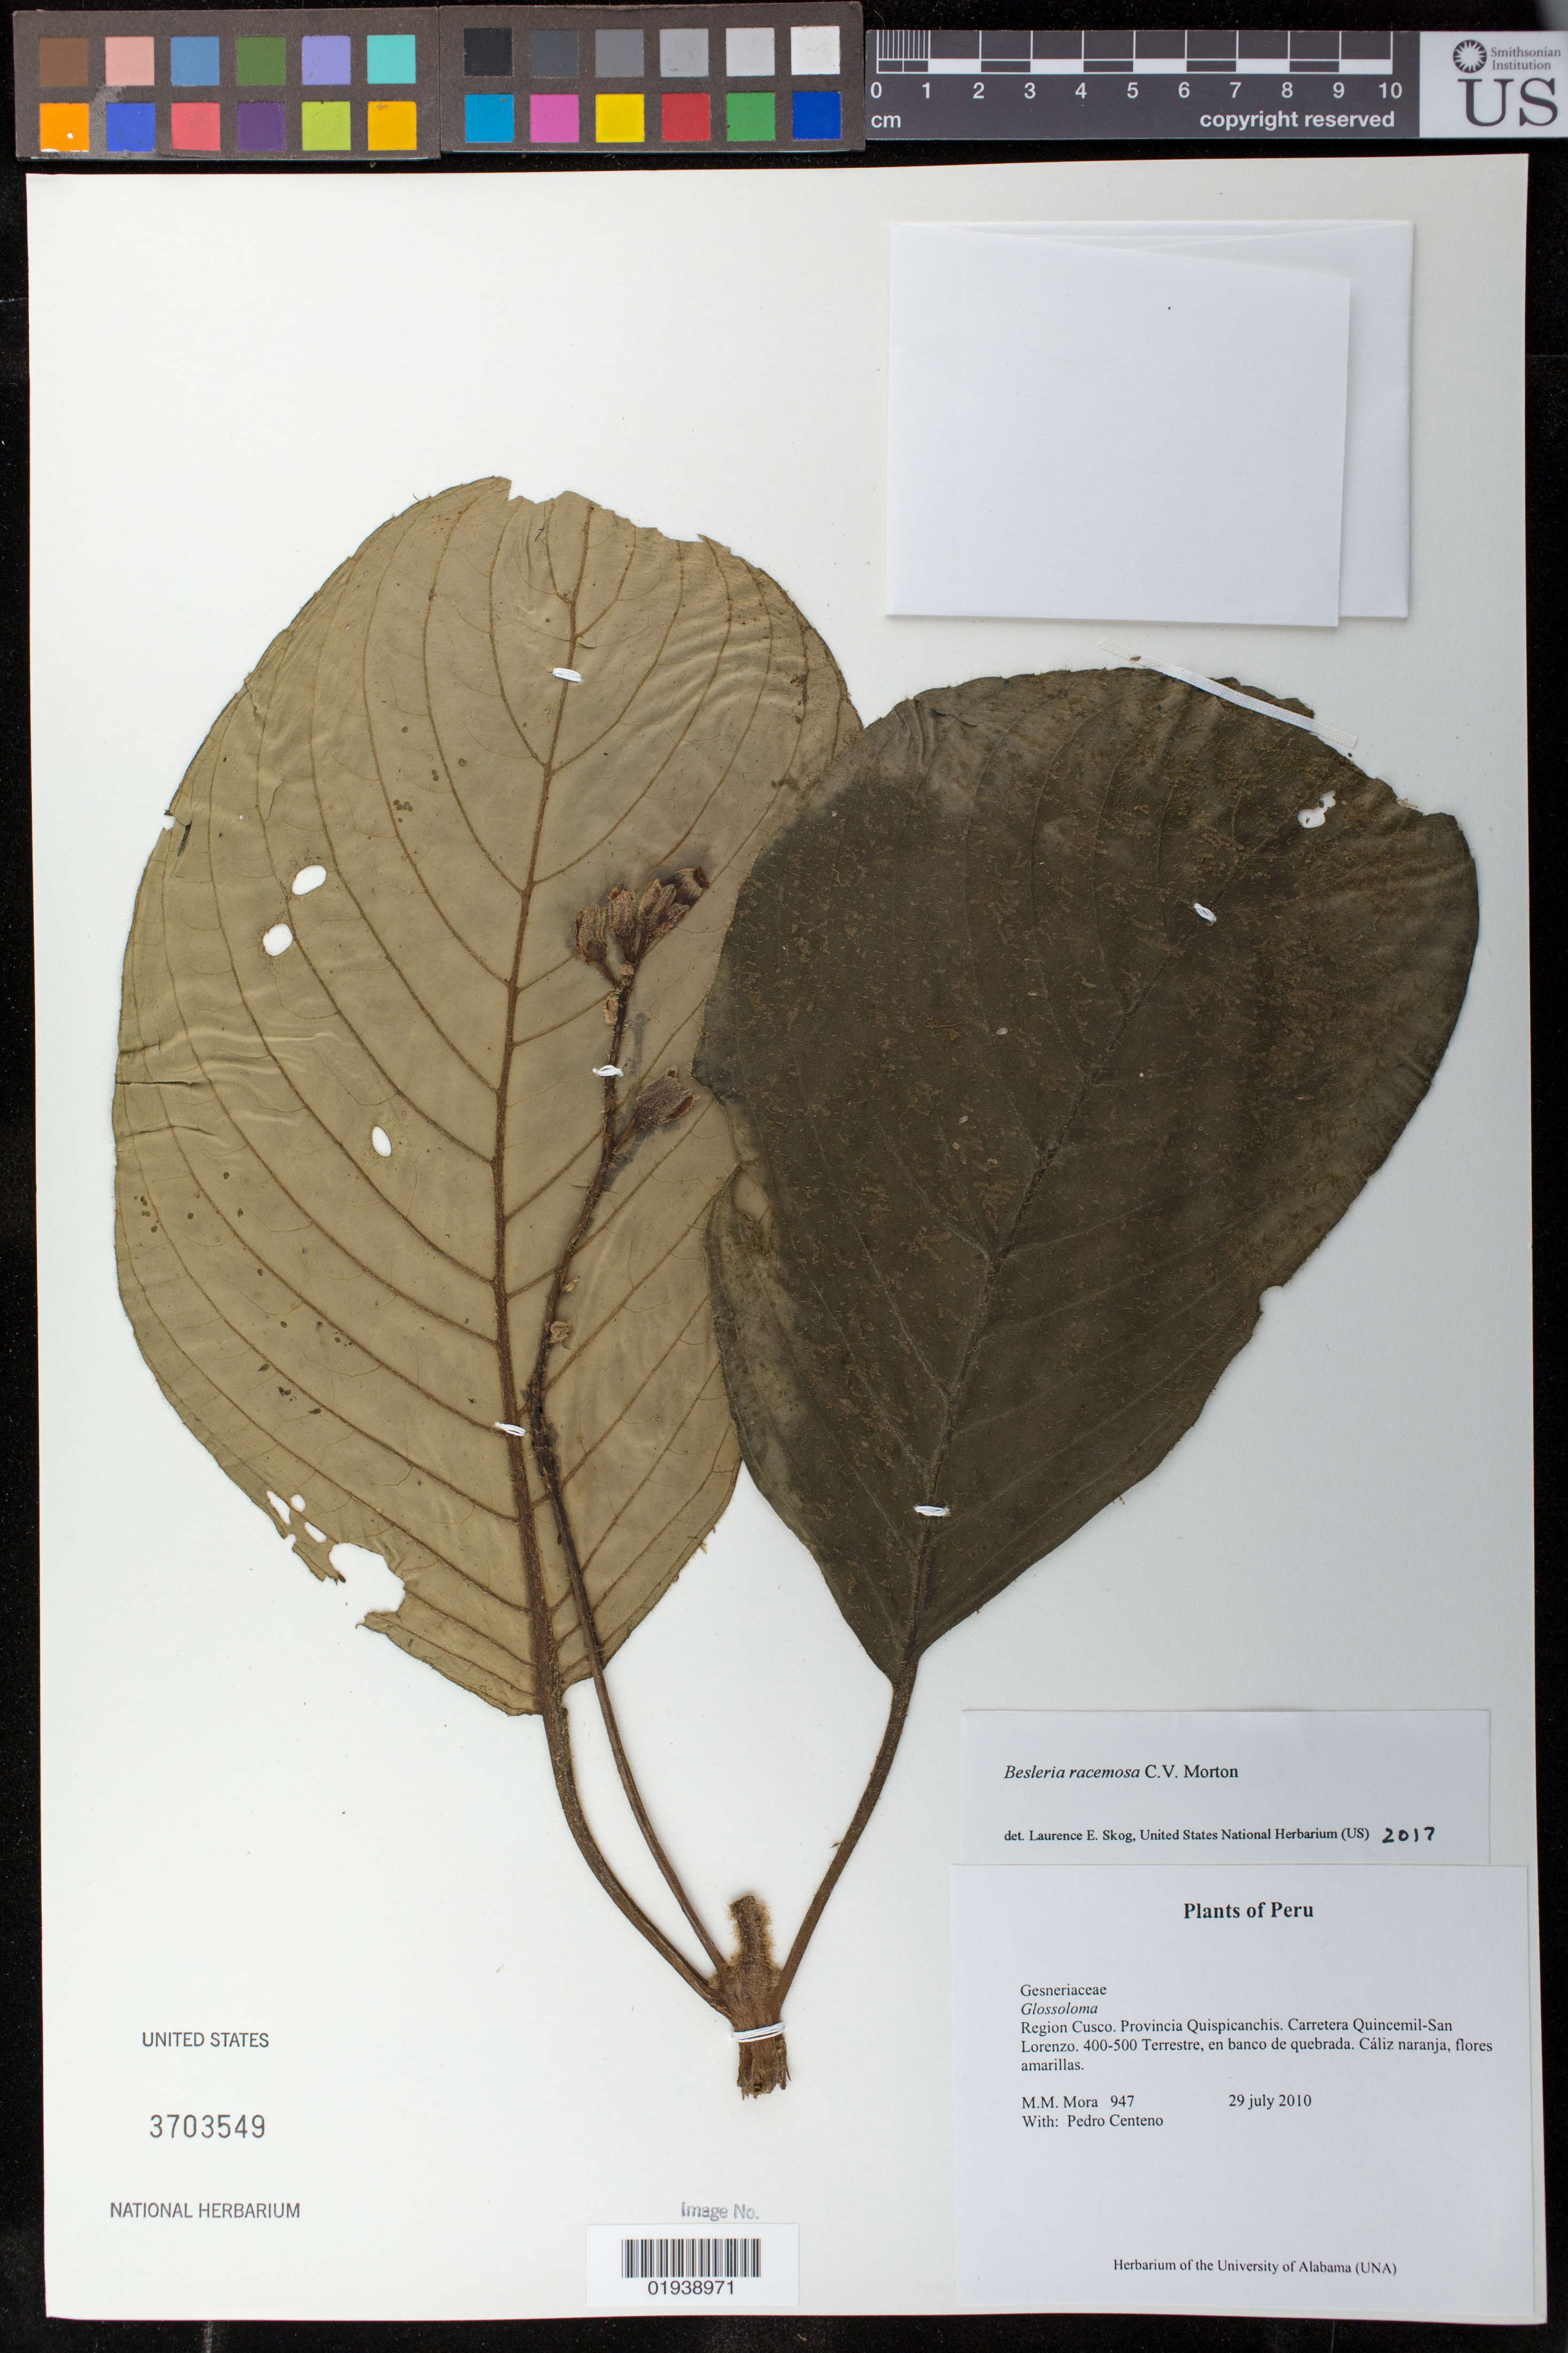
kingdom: Plantae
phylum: Tracheophyta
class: Magnoliopsida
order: Lamiales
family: Gesneriaceae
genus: Besleria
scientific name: Besleria racemosa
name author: C.V. Morton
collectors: M. M. Mora & P. Centeno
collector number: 947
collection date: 2010-07-29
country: Peru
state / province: Cusco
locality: Provinica Quispicanchis. Carretera Quincemil-San Lorenzo.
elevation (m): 400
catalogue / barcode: US 3703549